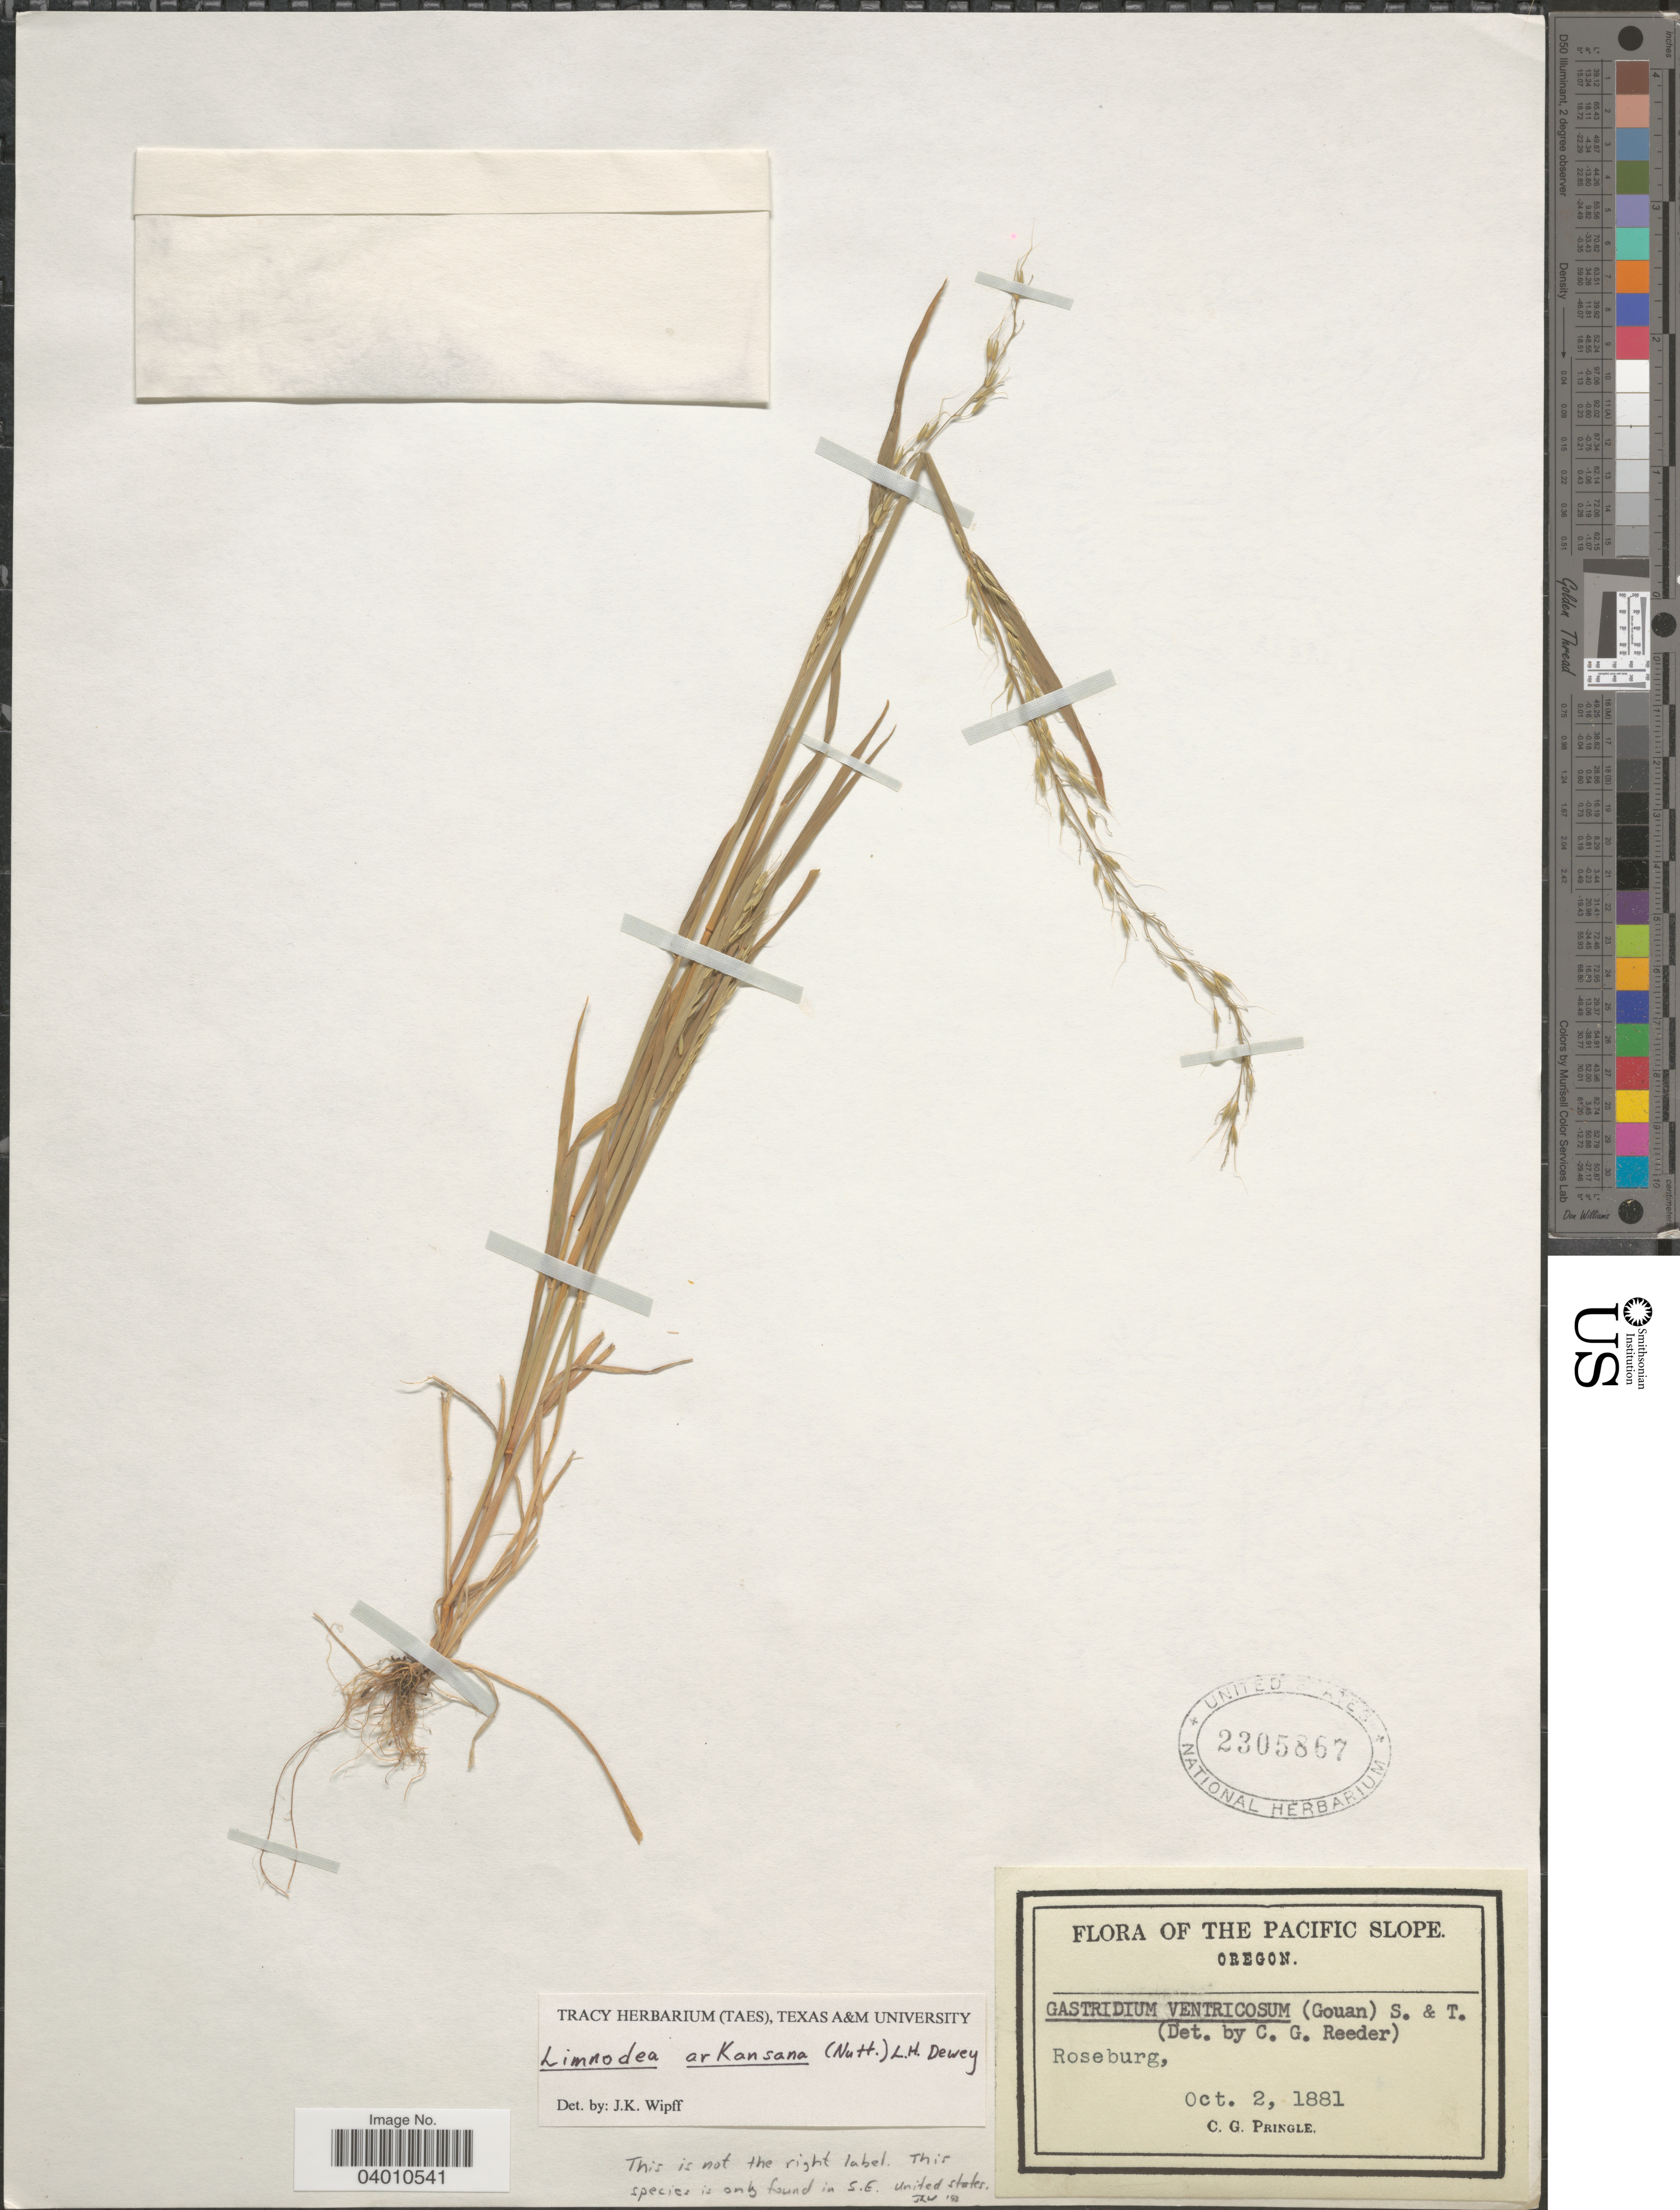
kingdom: Plantae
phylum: Tracheophyta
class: Liliopsida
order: Poales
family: Poaceae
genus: Limnodea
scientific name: Limnodea arkansana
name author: (Nutt.) L.H. Dewey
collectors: C. G. Pringle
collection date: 1881-10-02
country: United States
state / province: Oregon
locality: The Pacific Slope. Roseburg.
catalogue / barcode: US 2305867